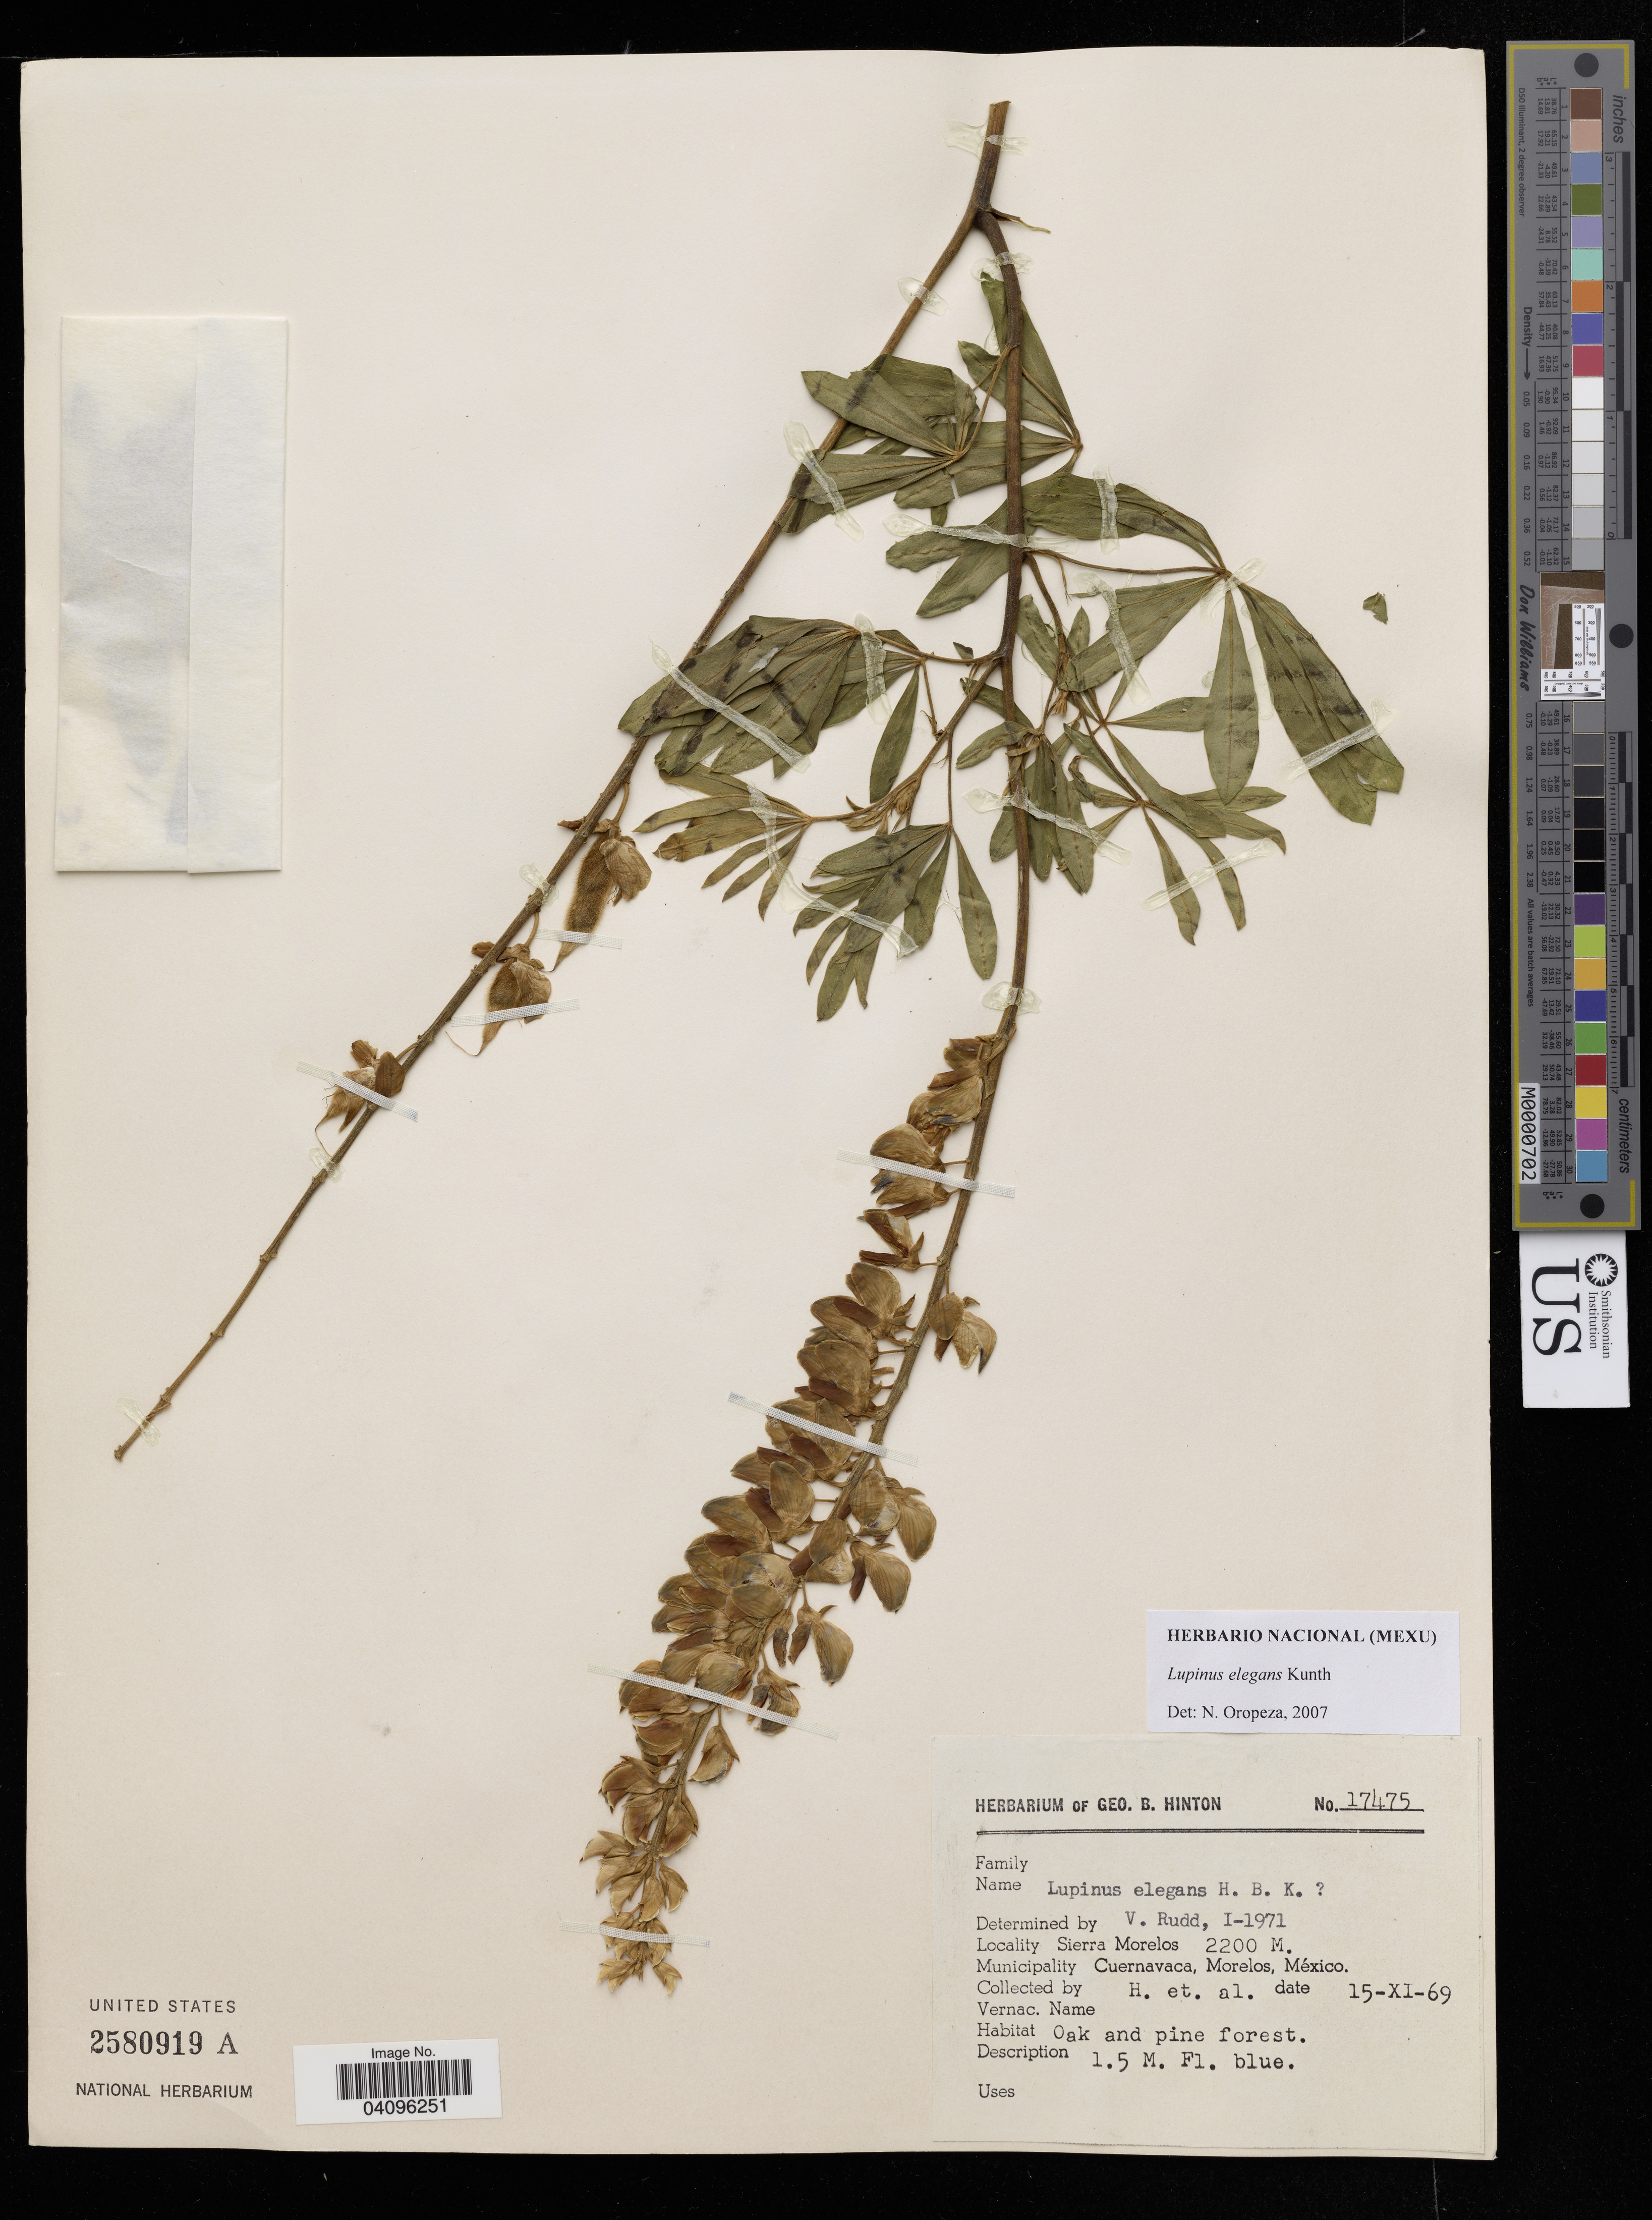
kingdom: Plantae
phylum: Tracheophyta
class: Magnoliopsida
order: Fabales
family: Fabaceae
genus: Lupinus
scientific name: Lupinus elegans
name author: Kunth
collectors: -- Hinton & et al.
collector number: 17475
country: Mexico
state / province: Morelos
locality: Sierra Morelos. Cuernavaca.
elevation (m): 2200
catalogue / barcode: US 2580919A